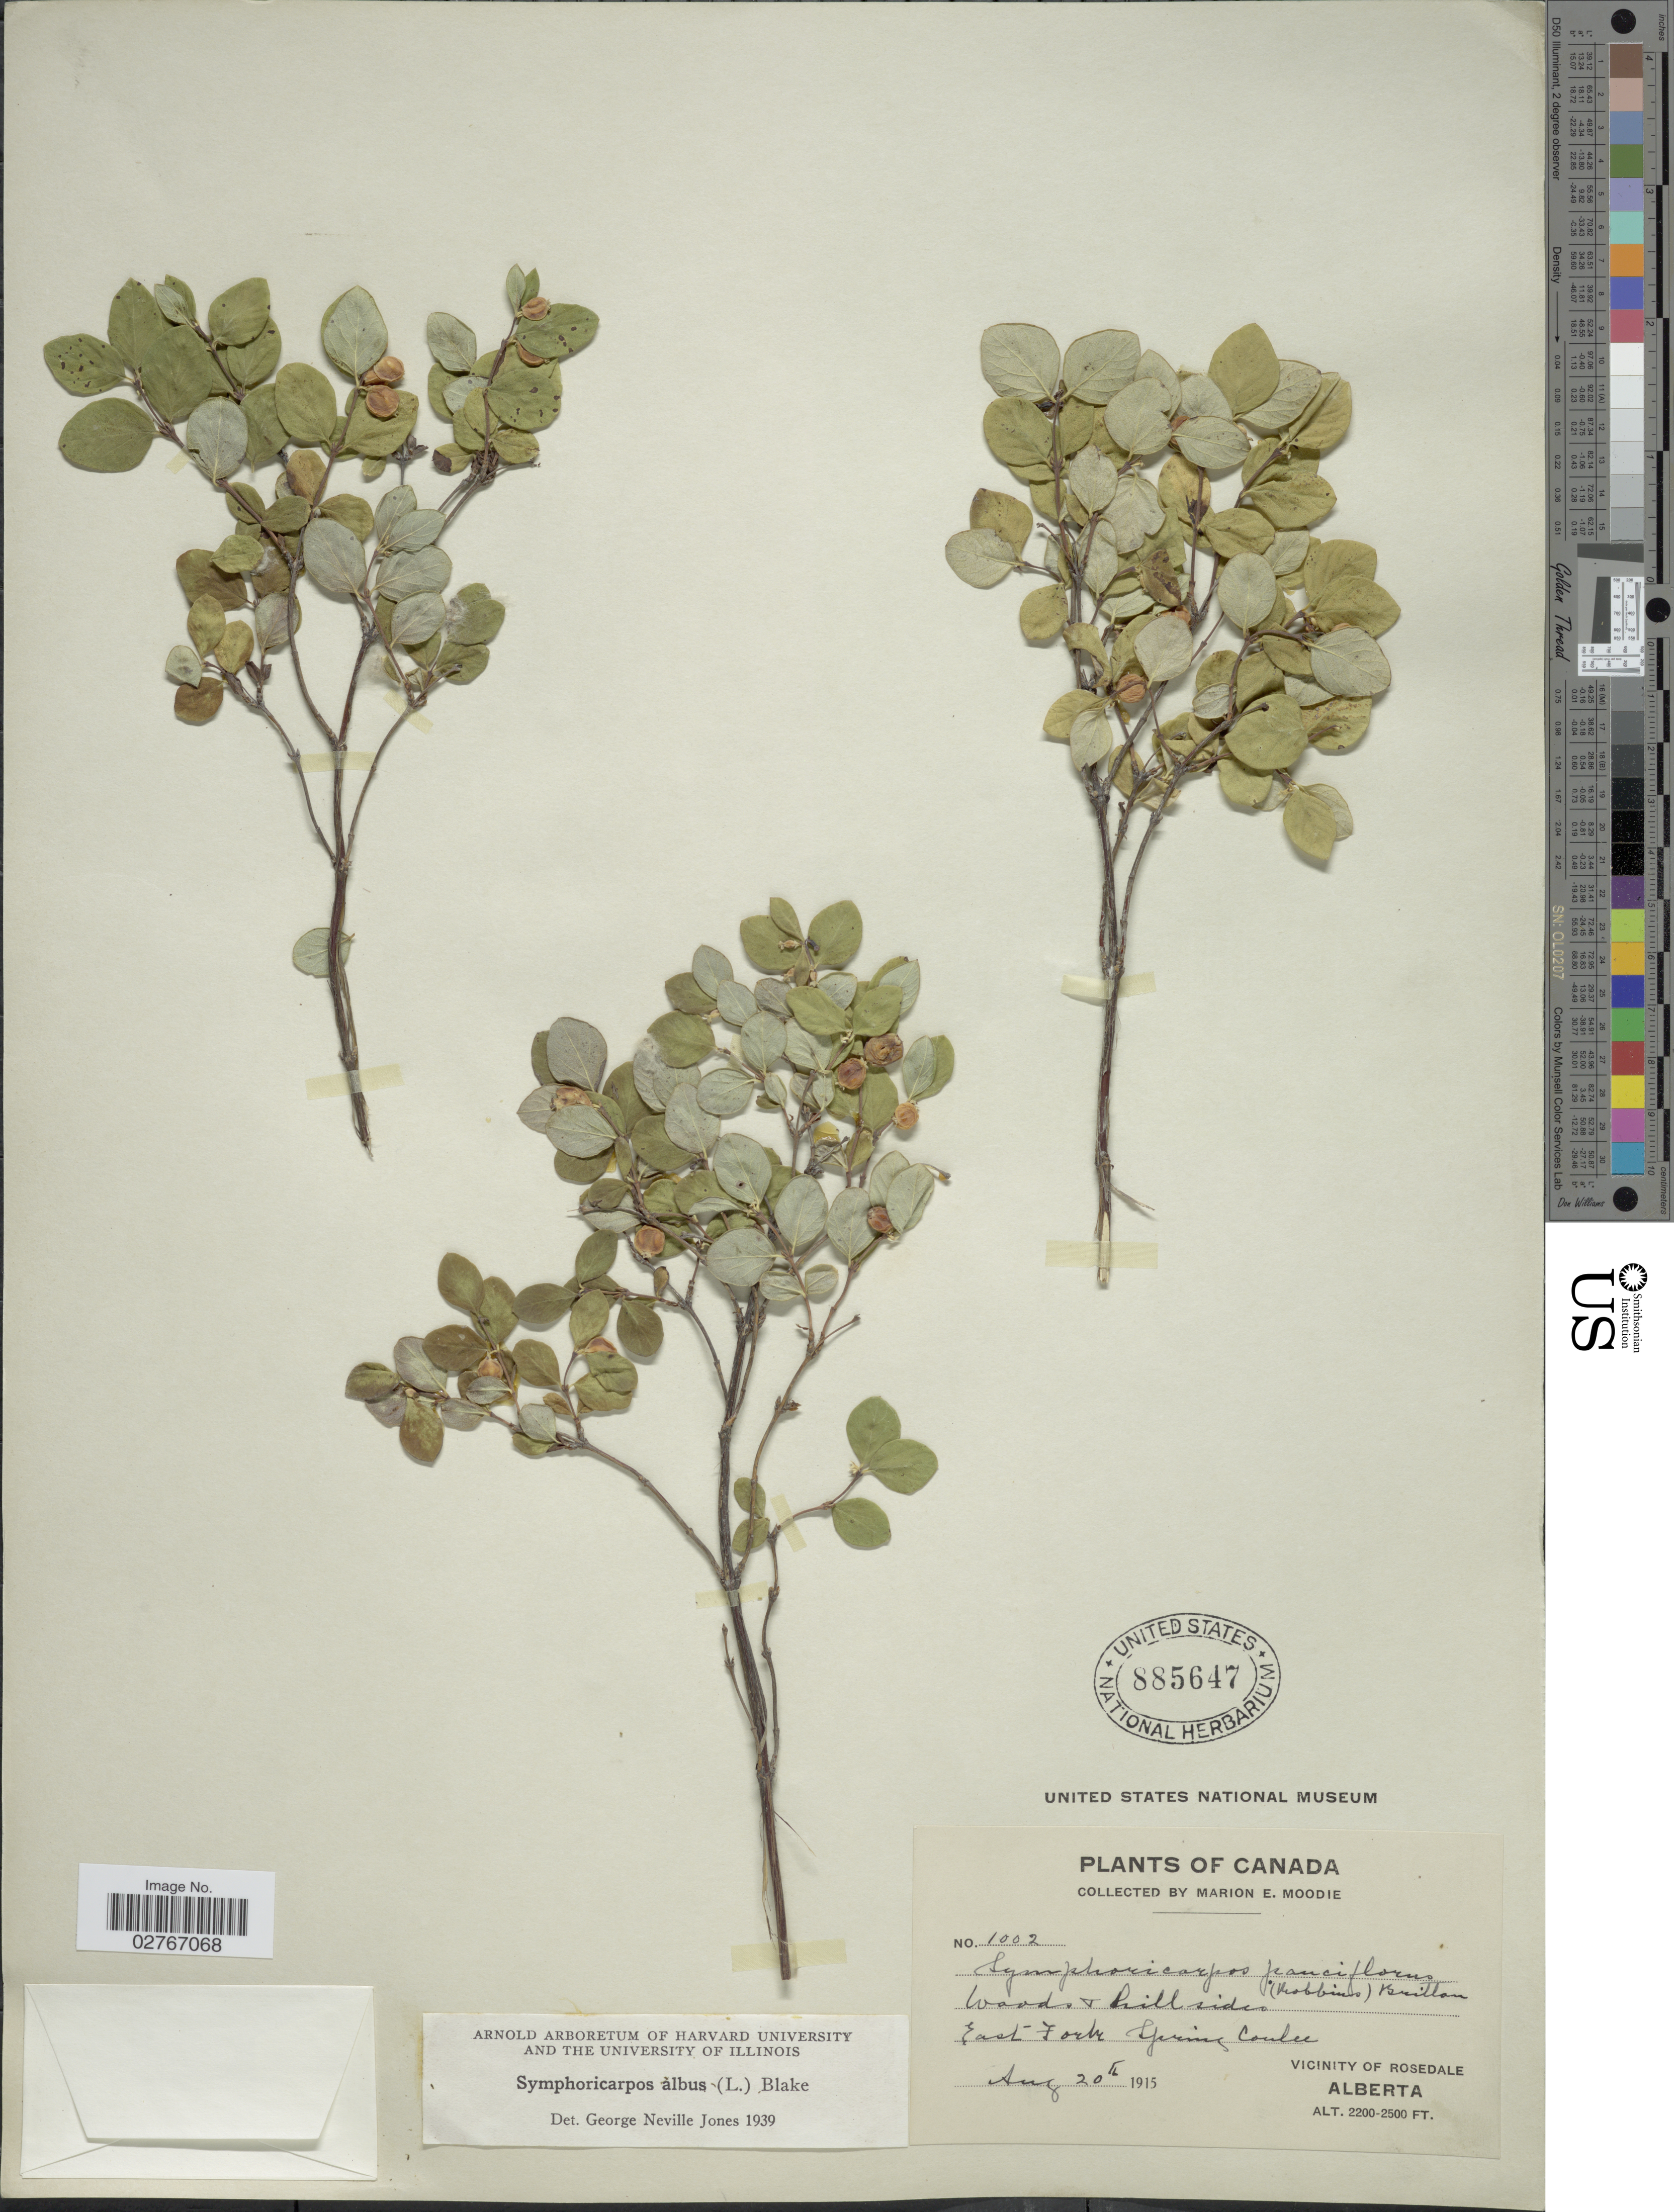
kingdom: Plantae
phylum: Tracheophyta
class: Magnoliopsida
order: Dipsacales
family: Caprifoliaceae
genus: Symphoricarpos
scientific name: Symphoricarpos albus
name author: (L.) S.F. Blake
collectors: M. E. Moodie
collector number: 1002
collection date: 1915-08-20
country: Canada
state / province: Alberta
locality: East Fork, Spring Coulee, Vicinity of Rosedale.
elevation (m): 671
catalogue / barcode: US 885647